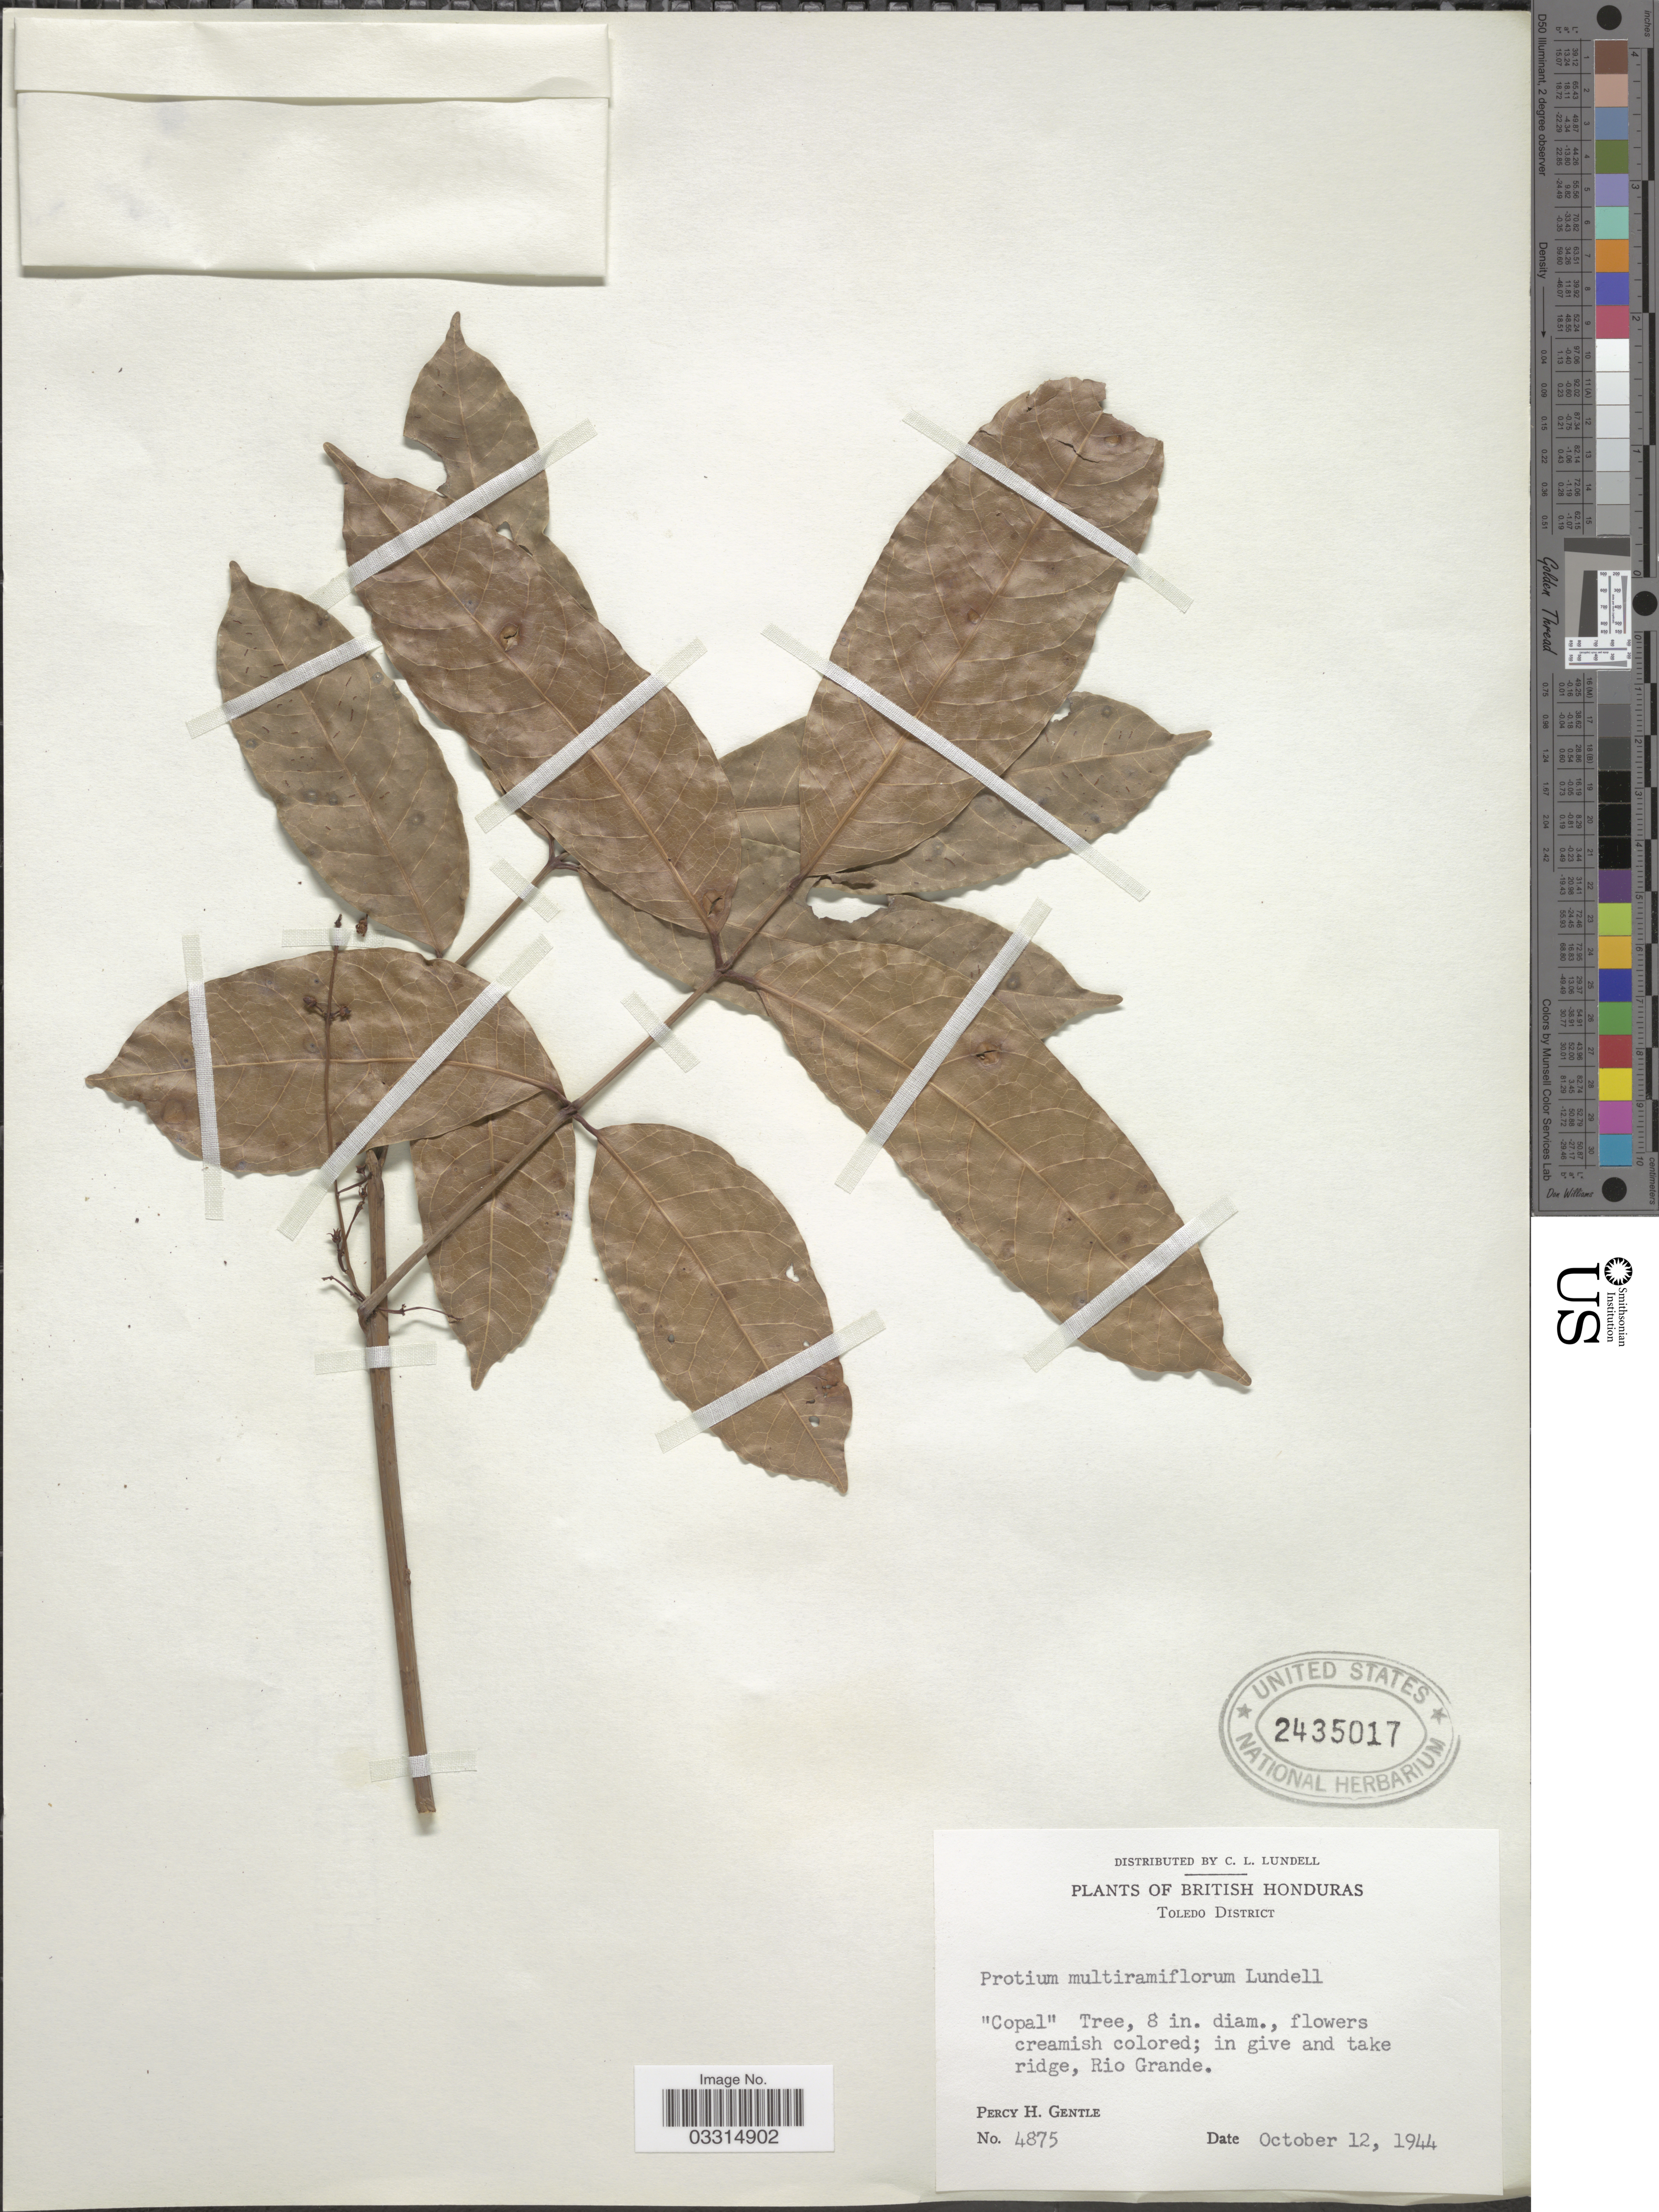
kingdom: Plantae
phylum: Tracheophyta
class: Magnoliopsida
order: Sapindales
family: Burseraceae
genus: Protium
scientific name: Protium multiramiflorum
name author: Lundell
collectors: P. H. Gentle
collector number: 4875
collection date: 1944-10-12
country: Belize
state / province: Toledo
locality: British Honduras. Toledo District. In give and take ridge, Rio Grande.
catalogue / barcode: US 2435017